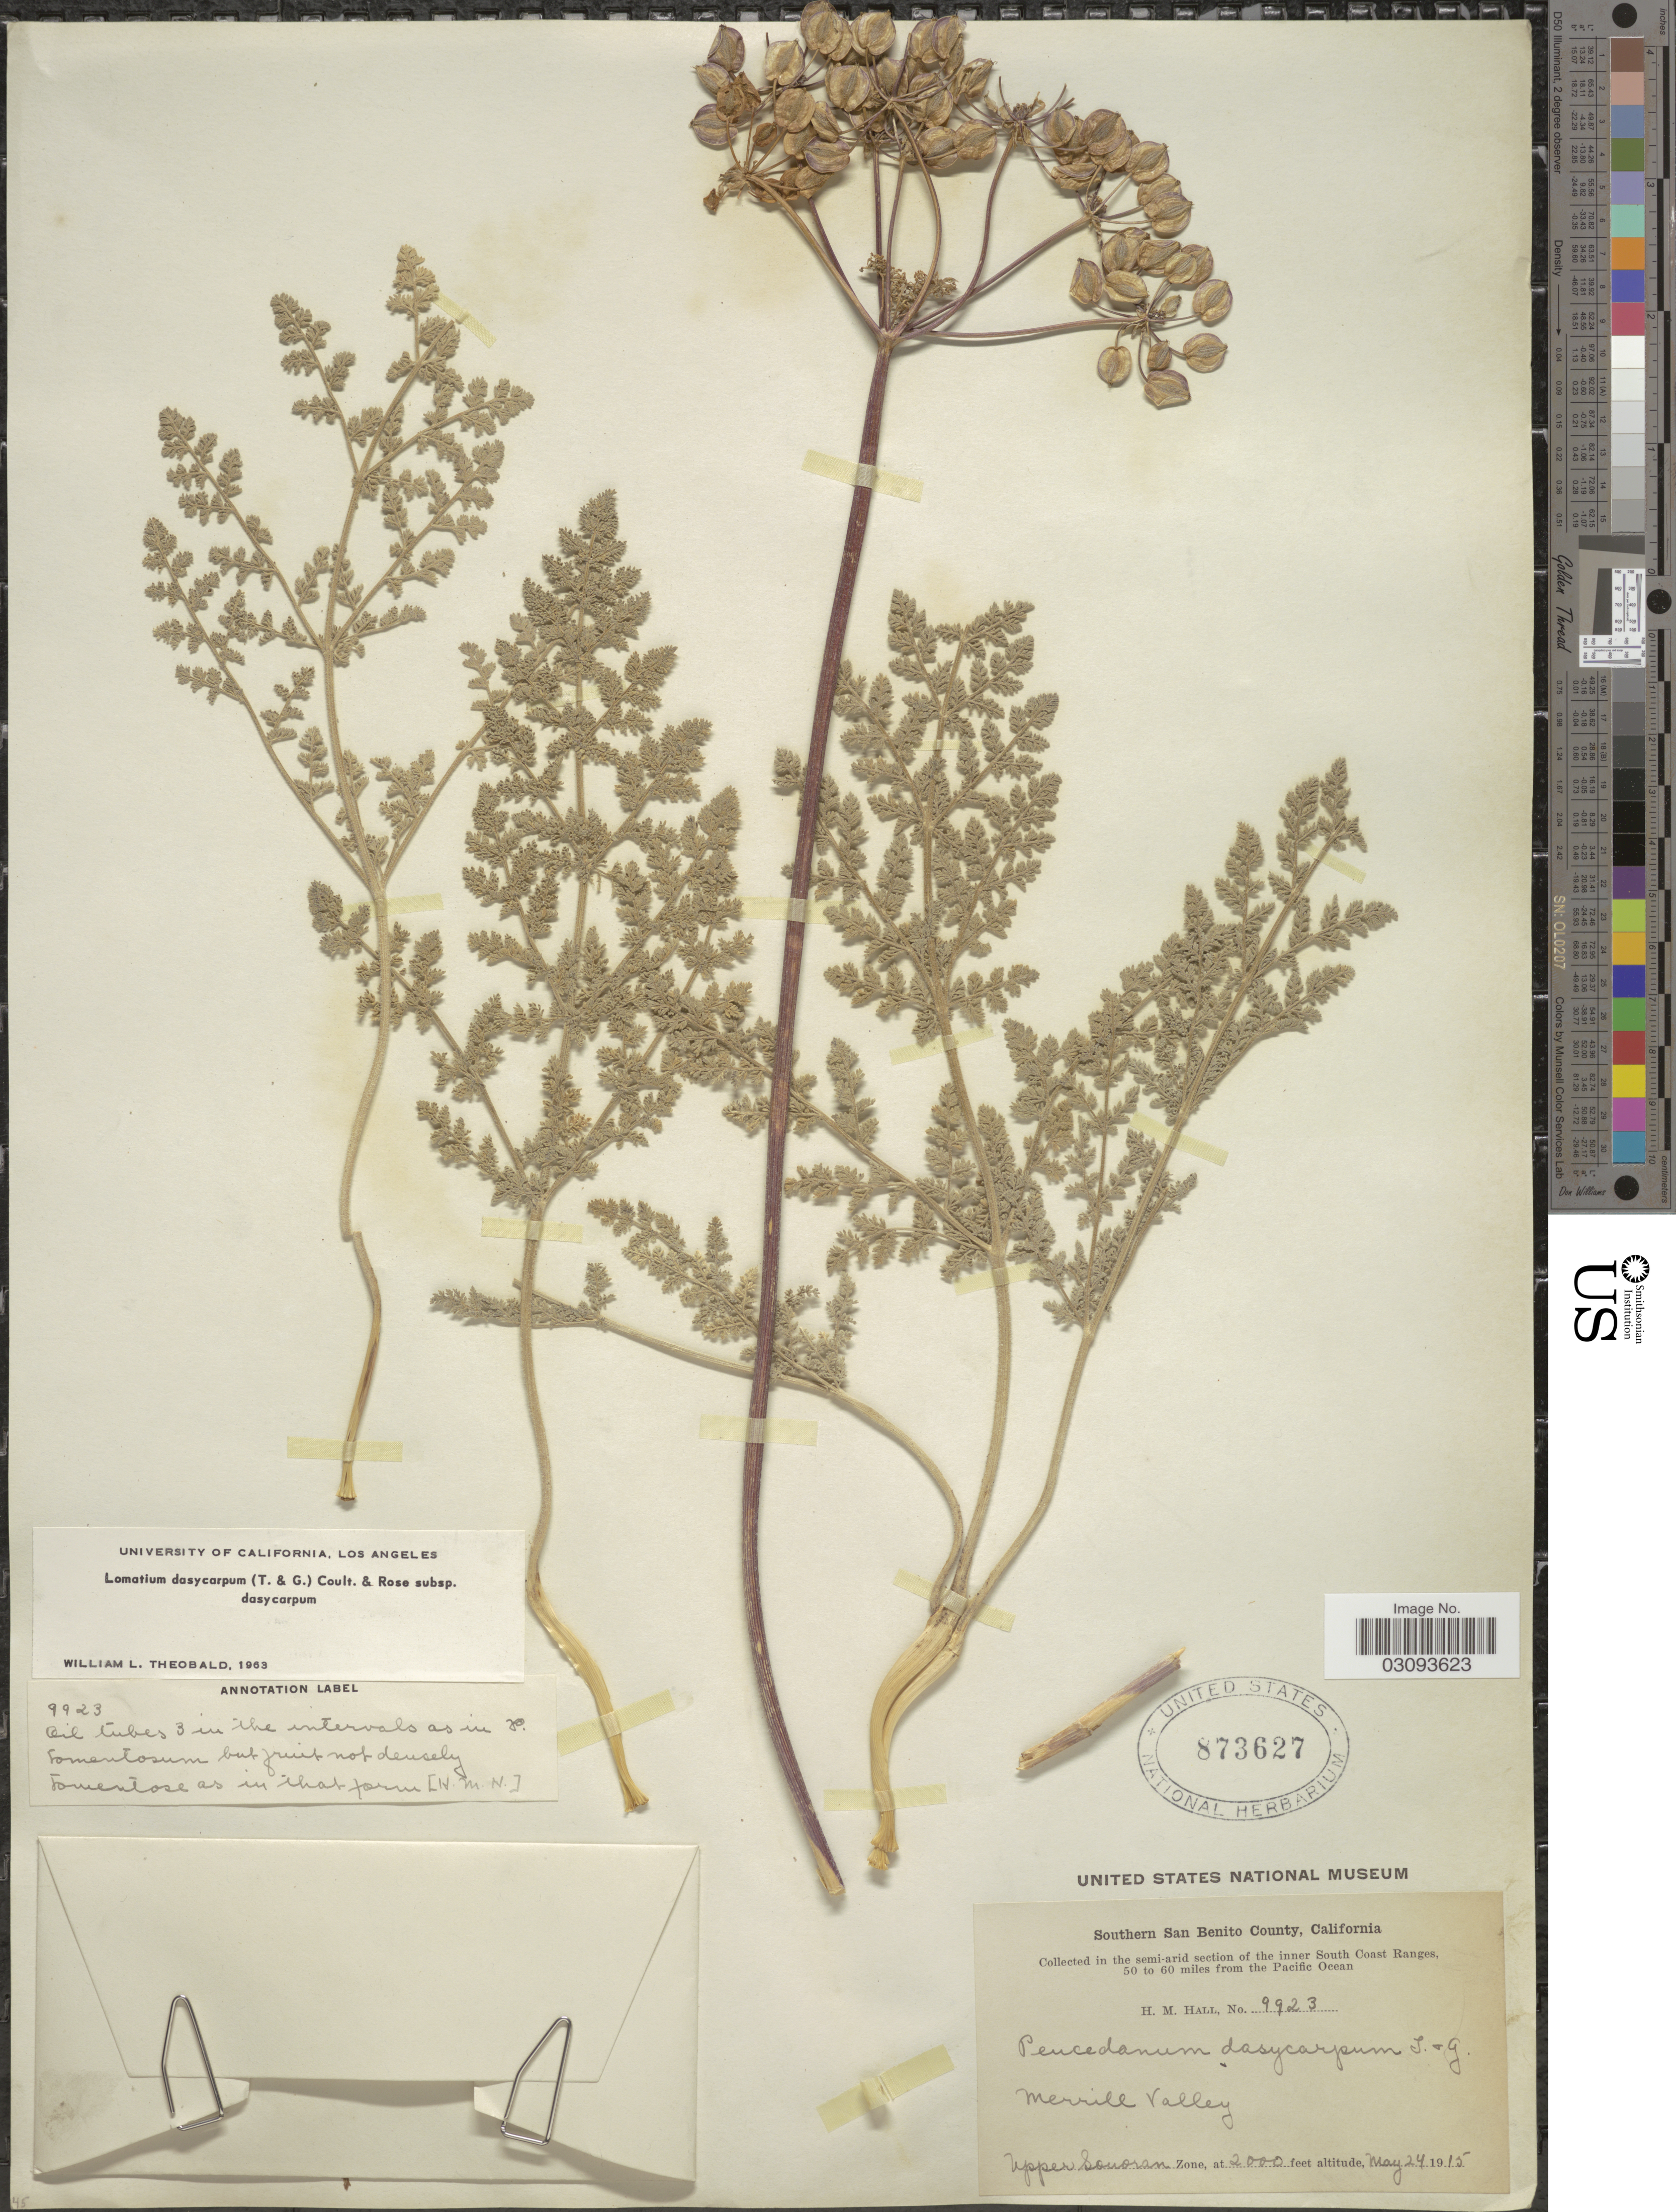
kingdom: Plantae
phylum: Tracheophyta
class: Magnoliopsida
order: Apiales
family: Apiaceae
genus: Lomatium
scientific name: Lomatium dasycarpum subsp. dasycarpum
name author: (Torr.) J.M. Coult. & Rose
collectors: H. M. Hall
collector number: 9923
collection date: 1915-05-24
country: United States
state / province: California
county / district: San Benito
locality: Southern San Benito County. Merrill Valley. Upper Sonoran Zone.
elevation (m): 610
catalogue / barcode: US 873627